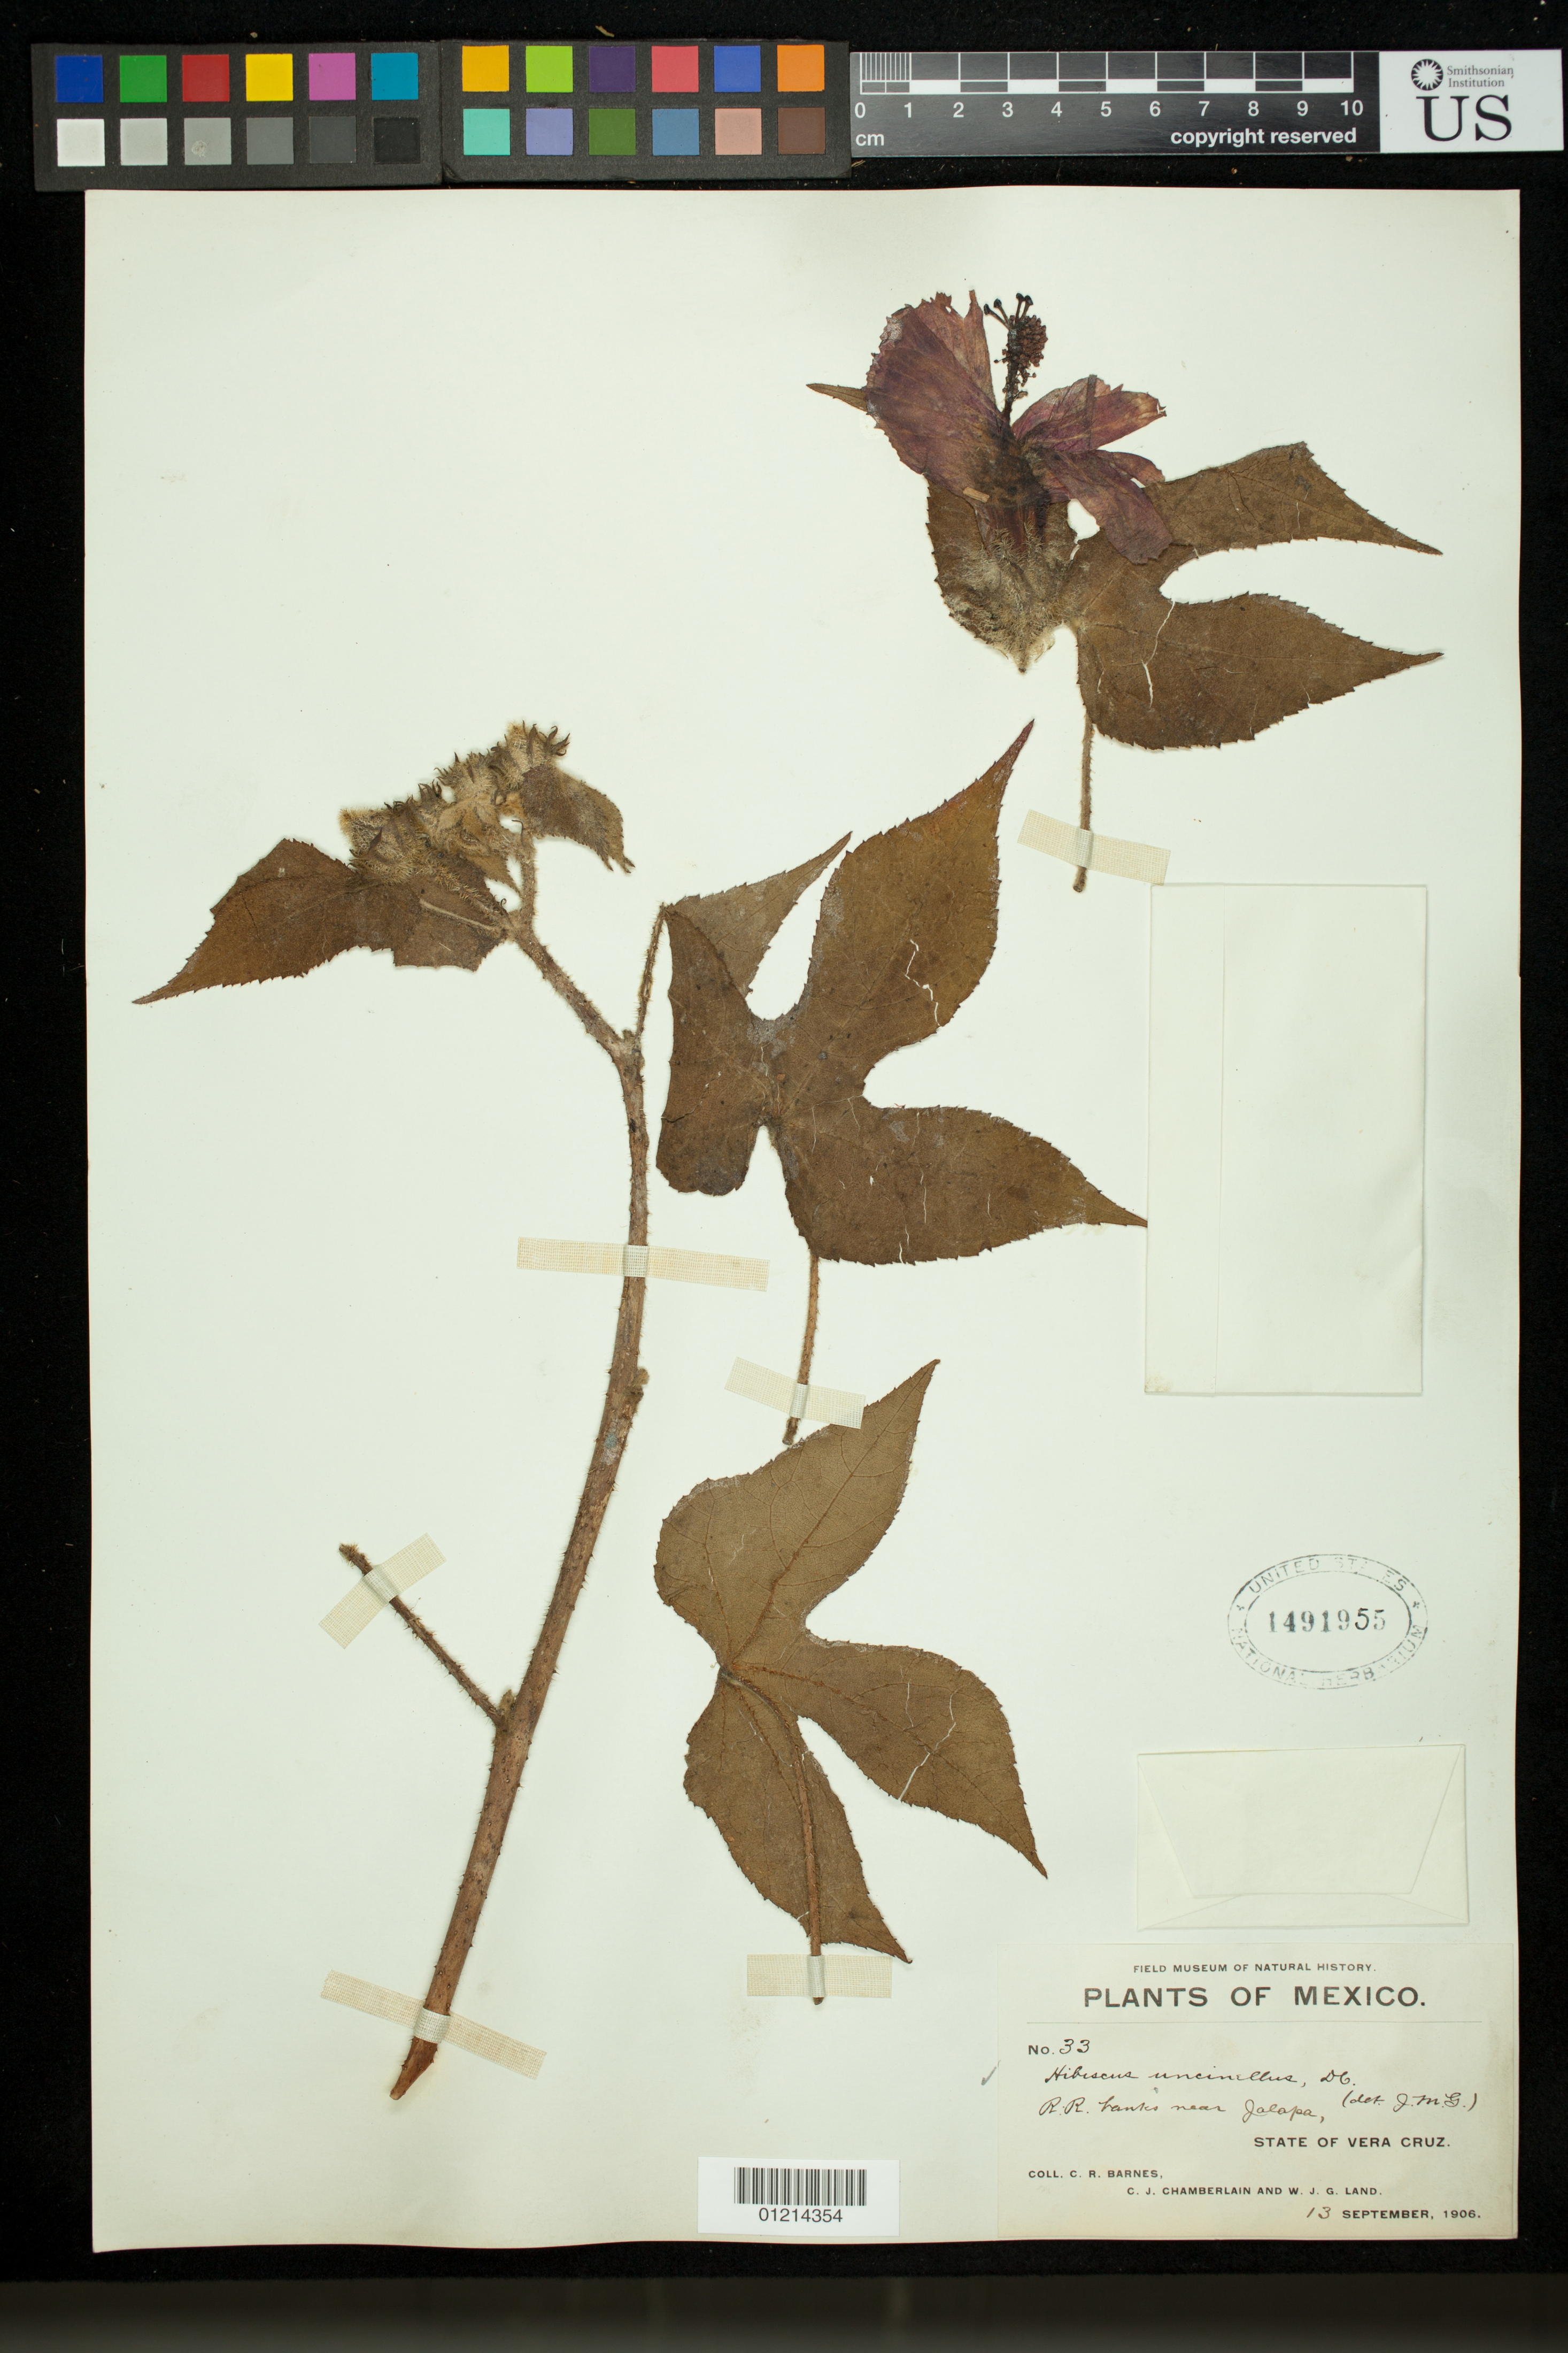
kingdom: Plantae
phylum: Tracheophyta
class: Magnoliopsida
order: Malvales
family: Malvaceae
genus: Sabdariffa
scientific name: Sabdariffa uncinella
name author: (DC.) M.M. Hanes & R.L. Barrett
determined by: Dorr, Laurence J., Curator (BOT), Smithsonian Institution - National Museum of Natural History (UNITED STATES)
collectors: C. R. Barnes, C. Chamberlain & W. J. G. Land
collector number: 33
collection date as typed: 13 Sep 1906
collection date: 1906-09-13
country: Mexico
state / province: Veracruz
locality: R.R. banks near Jalapa.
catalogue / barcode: US 1491955